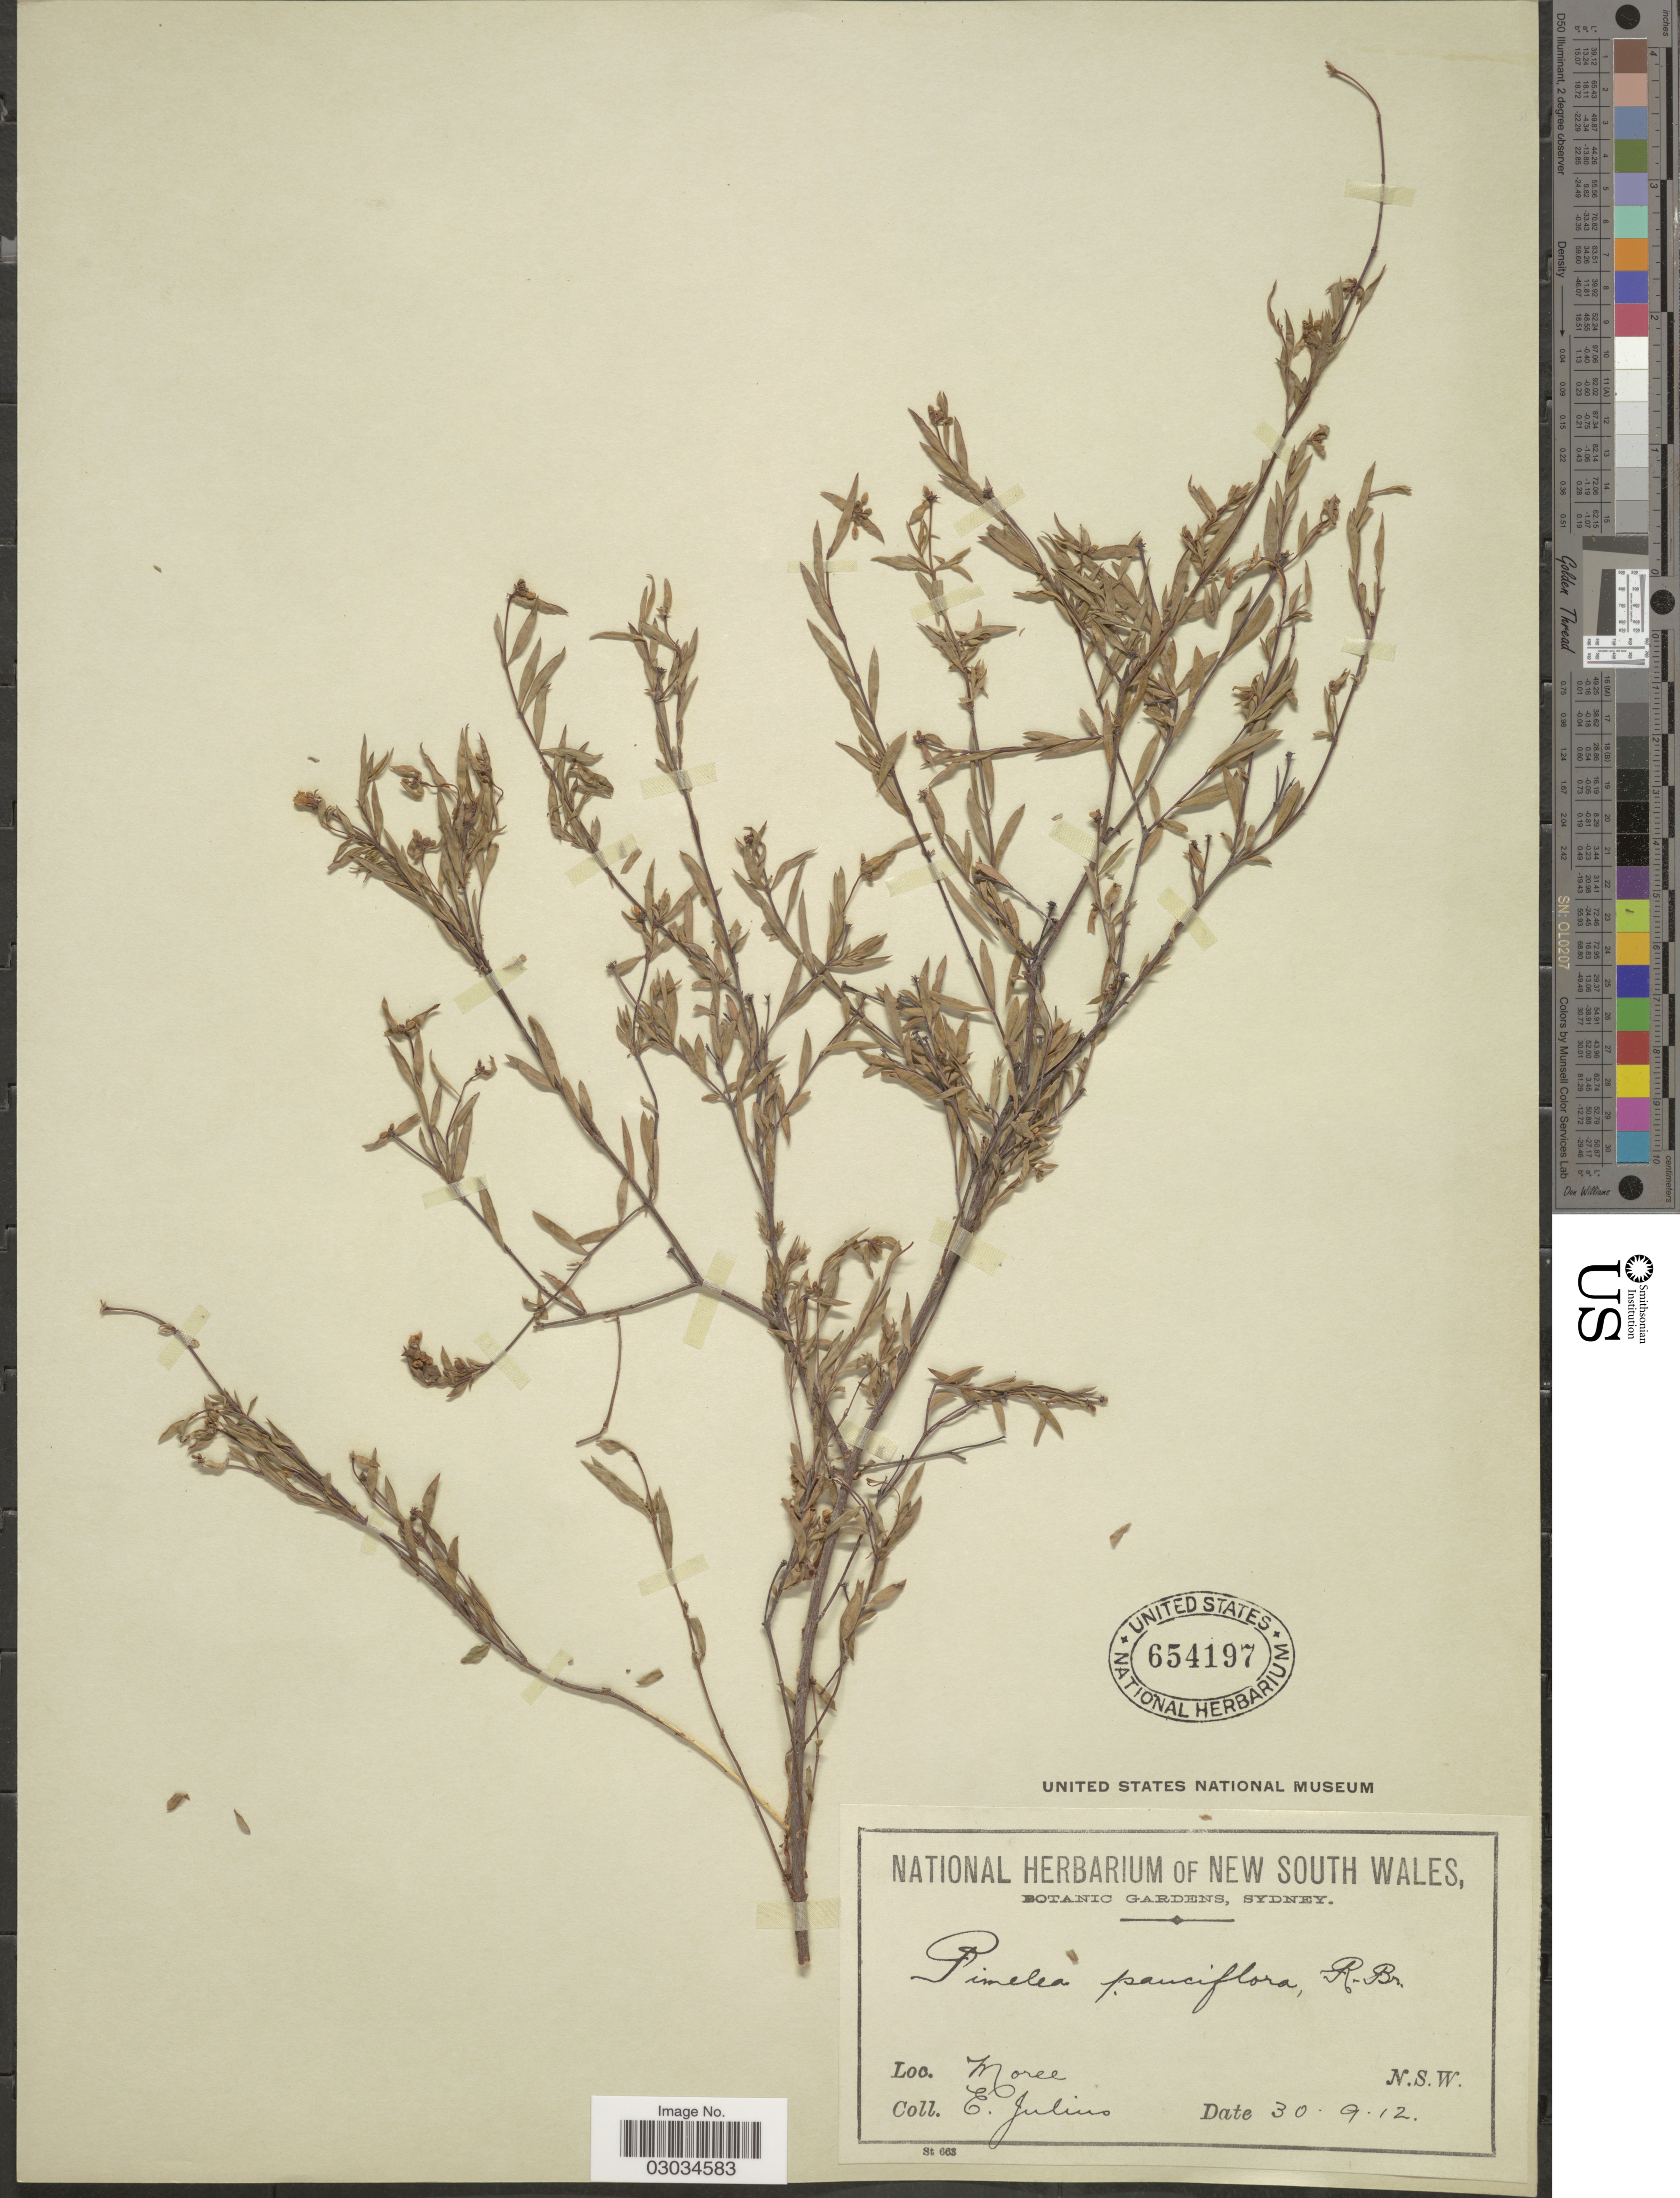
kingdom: Plantae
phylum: Tracheophyta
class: Magnoliopsida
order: Malvales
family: Thymelaeaceae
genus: Pimelea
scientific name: Pimelea pauciflora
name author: R. Br.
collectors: E. Julius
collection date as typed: Transcribed d/m/y: 30/9/12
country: Australia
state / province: New South Wales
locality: Moree. N.S.W.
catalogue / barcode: US 654197